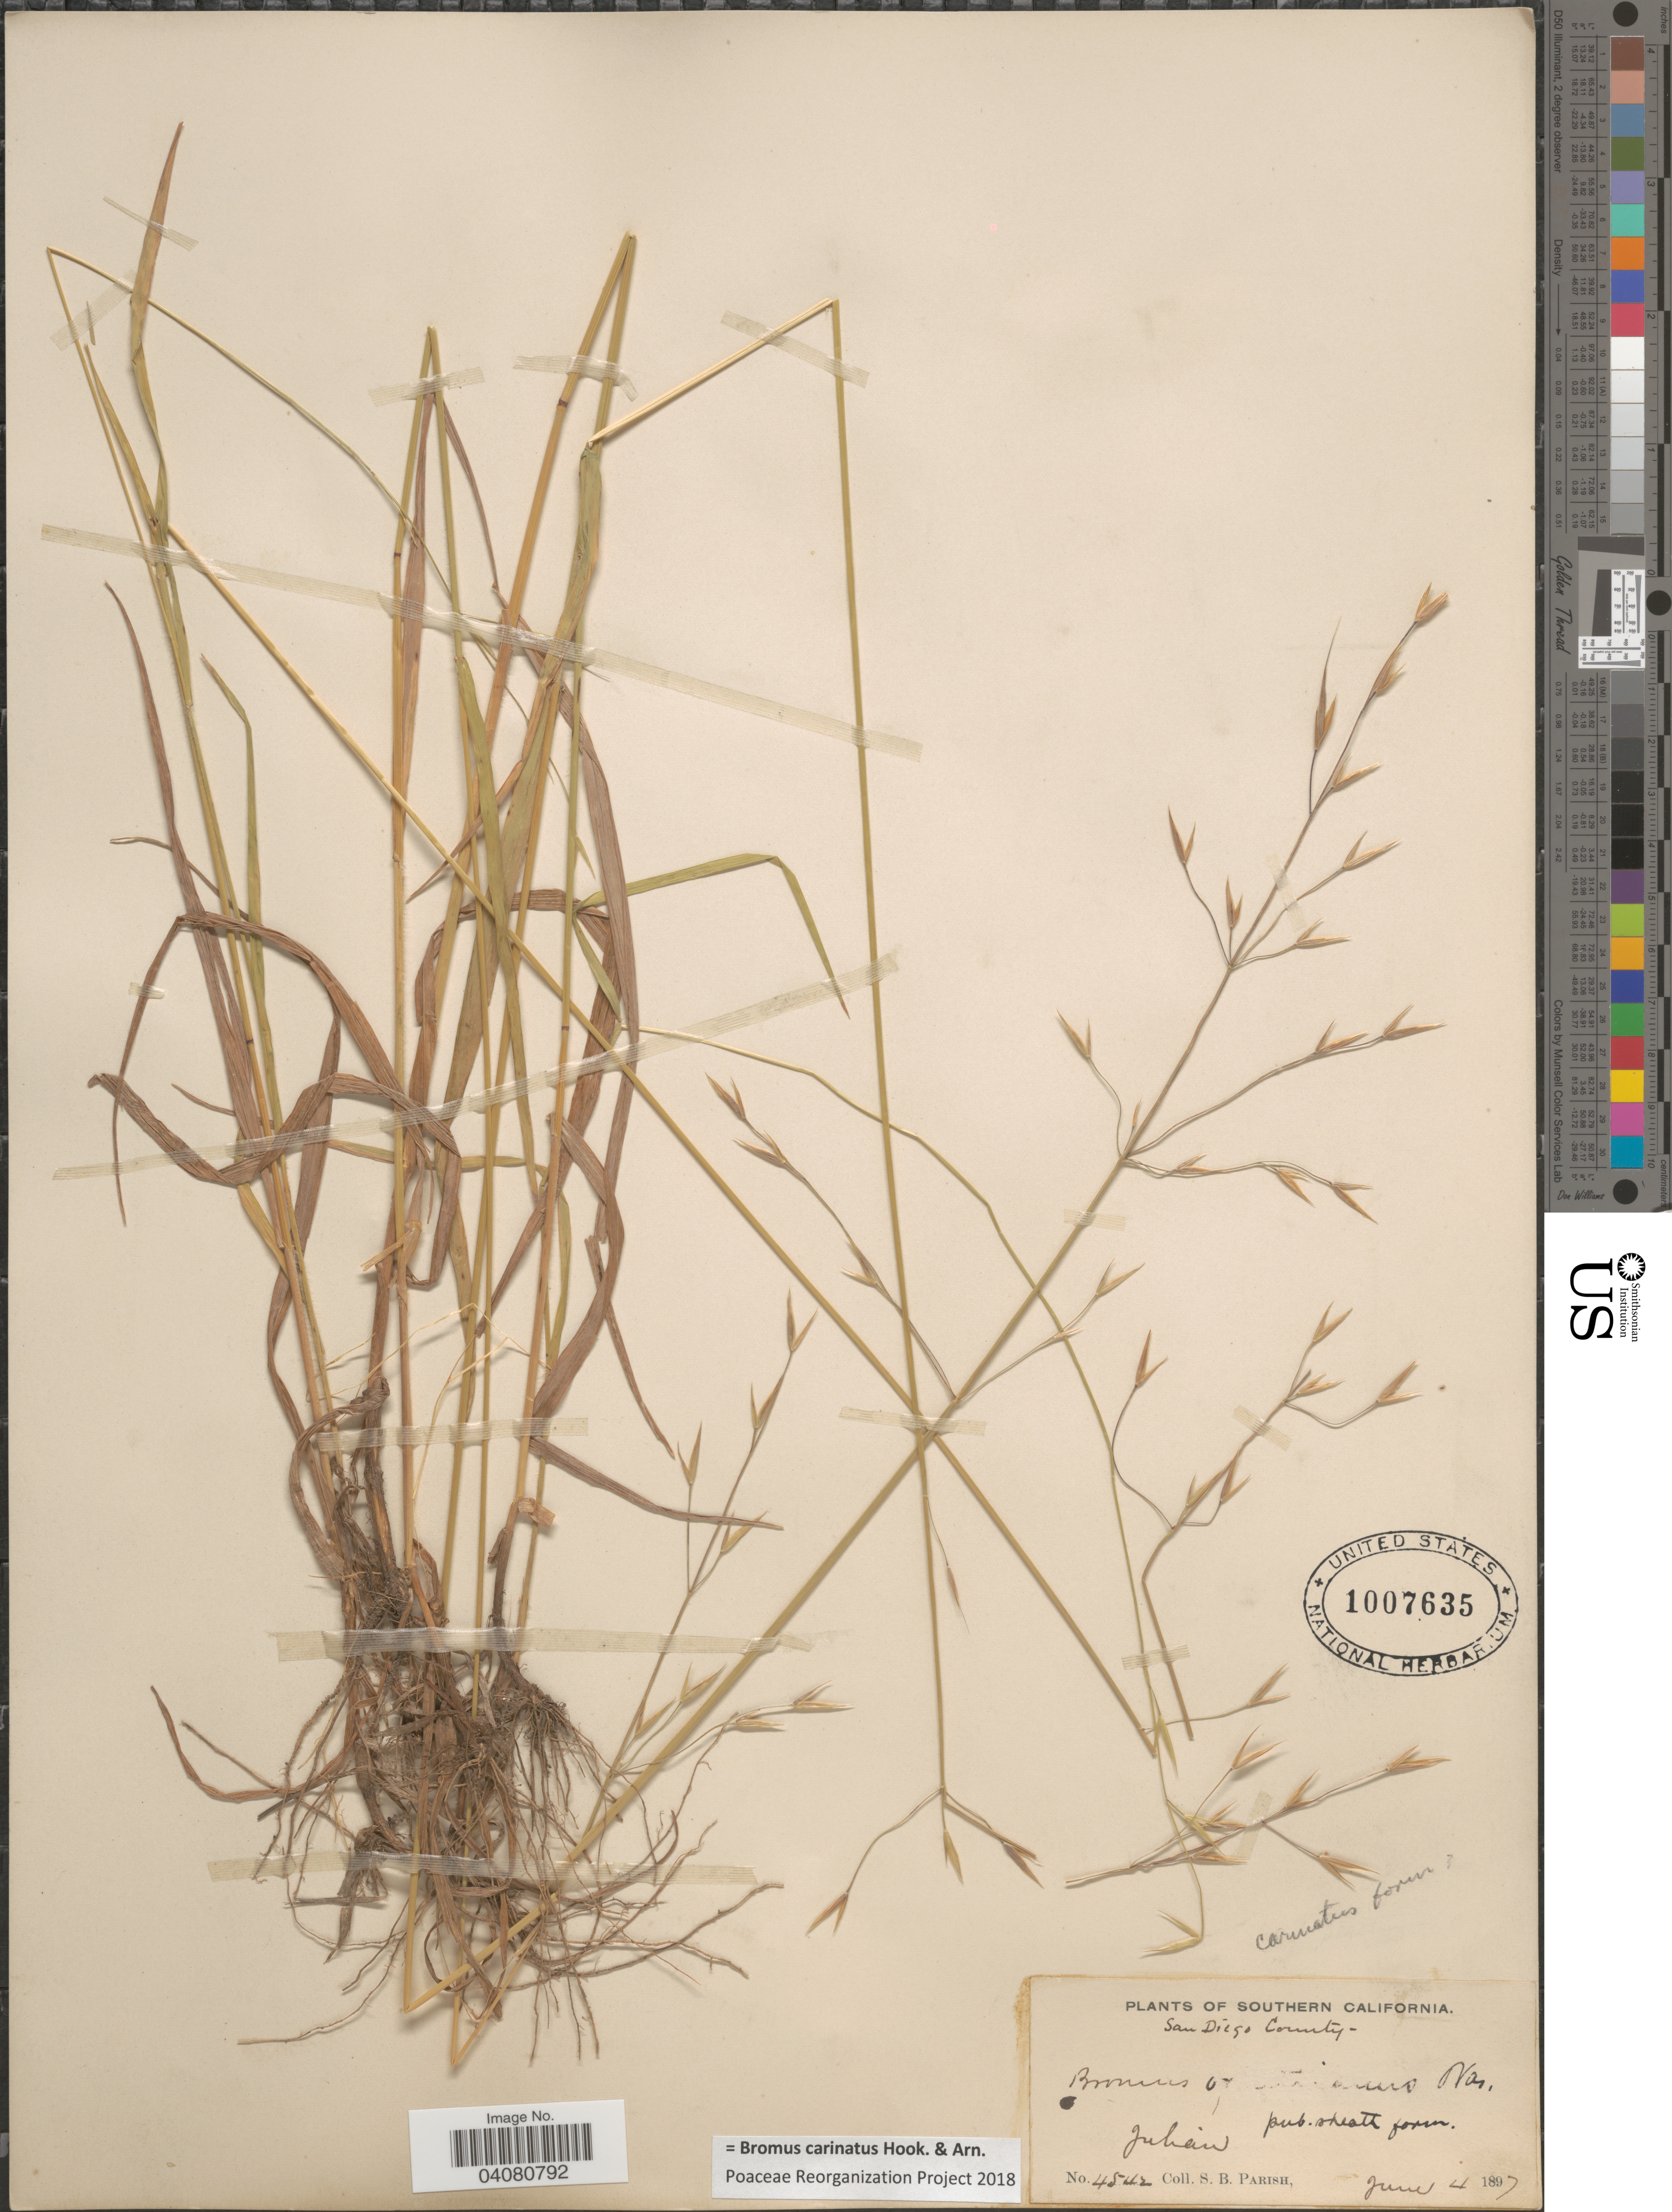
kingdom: Plantae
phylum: Tracheophyta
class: Liliopsida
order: Poales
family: Poaceae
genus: Bromus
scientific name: Bromus carinatus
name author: Hook. & Arn.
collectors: S. B. Parish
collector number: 4542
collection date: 1897-06-04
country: United States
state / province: California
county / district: San Diego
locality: Southern California. San Diego County. Julian.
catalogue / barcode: US 1007635